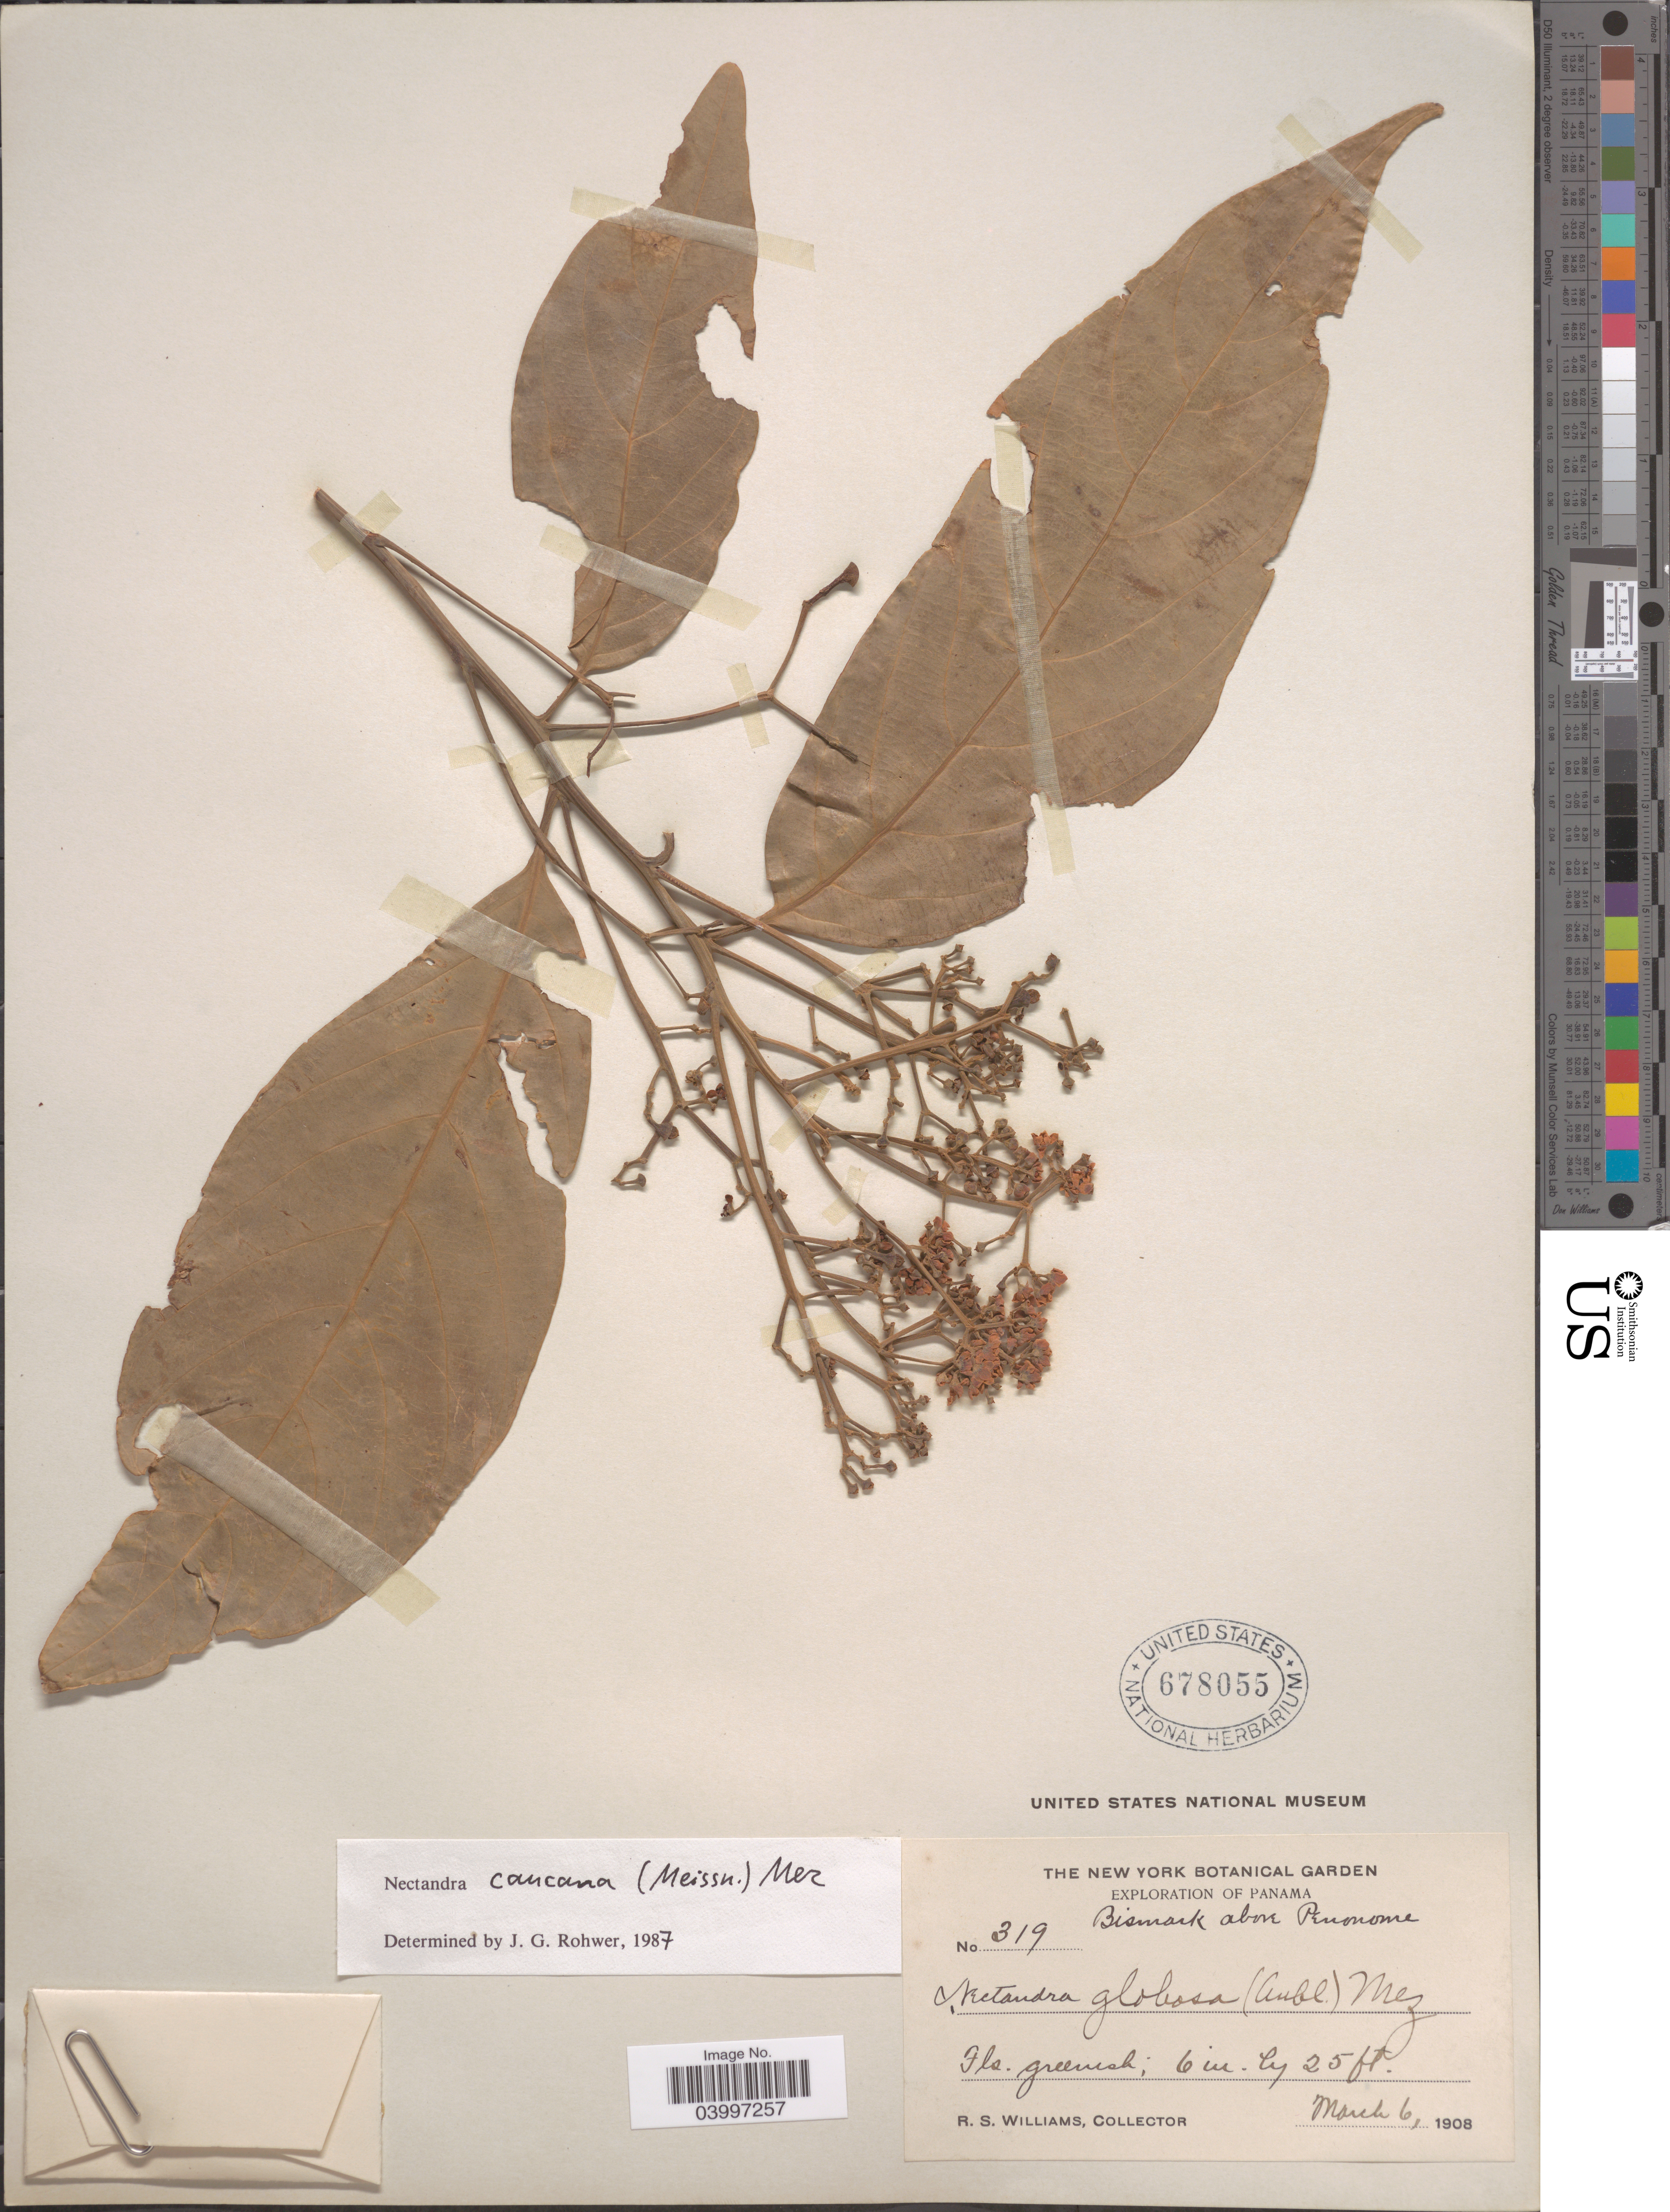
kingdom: Plantae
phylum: Tracheophyta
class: Magnoliopsida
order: Laurales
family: Lauraceae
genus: Nectandra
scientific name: Nectandra caucana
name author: (Meisn.) Mez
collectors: R. S. Williams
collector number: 319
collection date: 1908-03-06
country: Panama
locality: Bismark above Penonome.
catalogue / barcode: US 678055